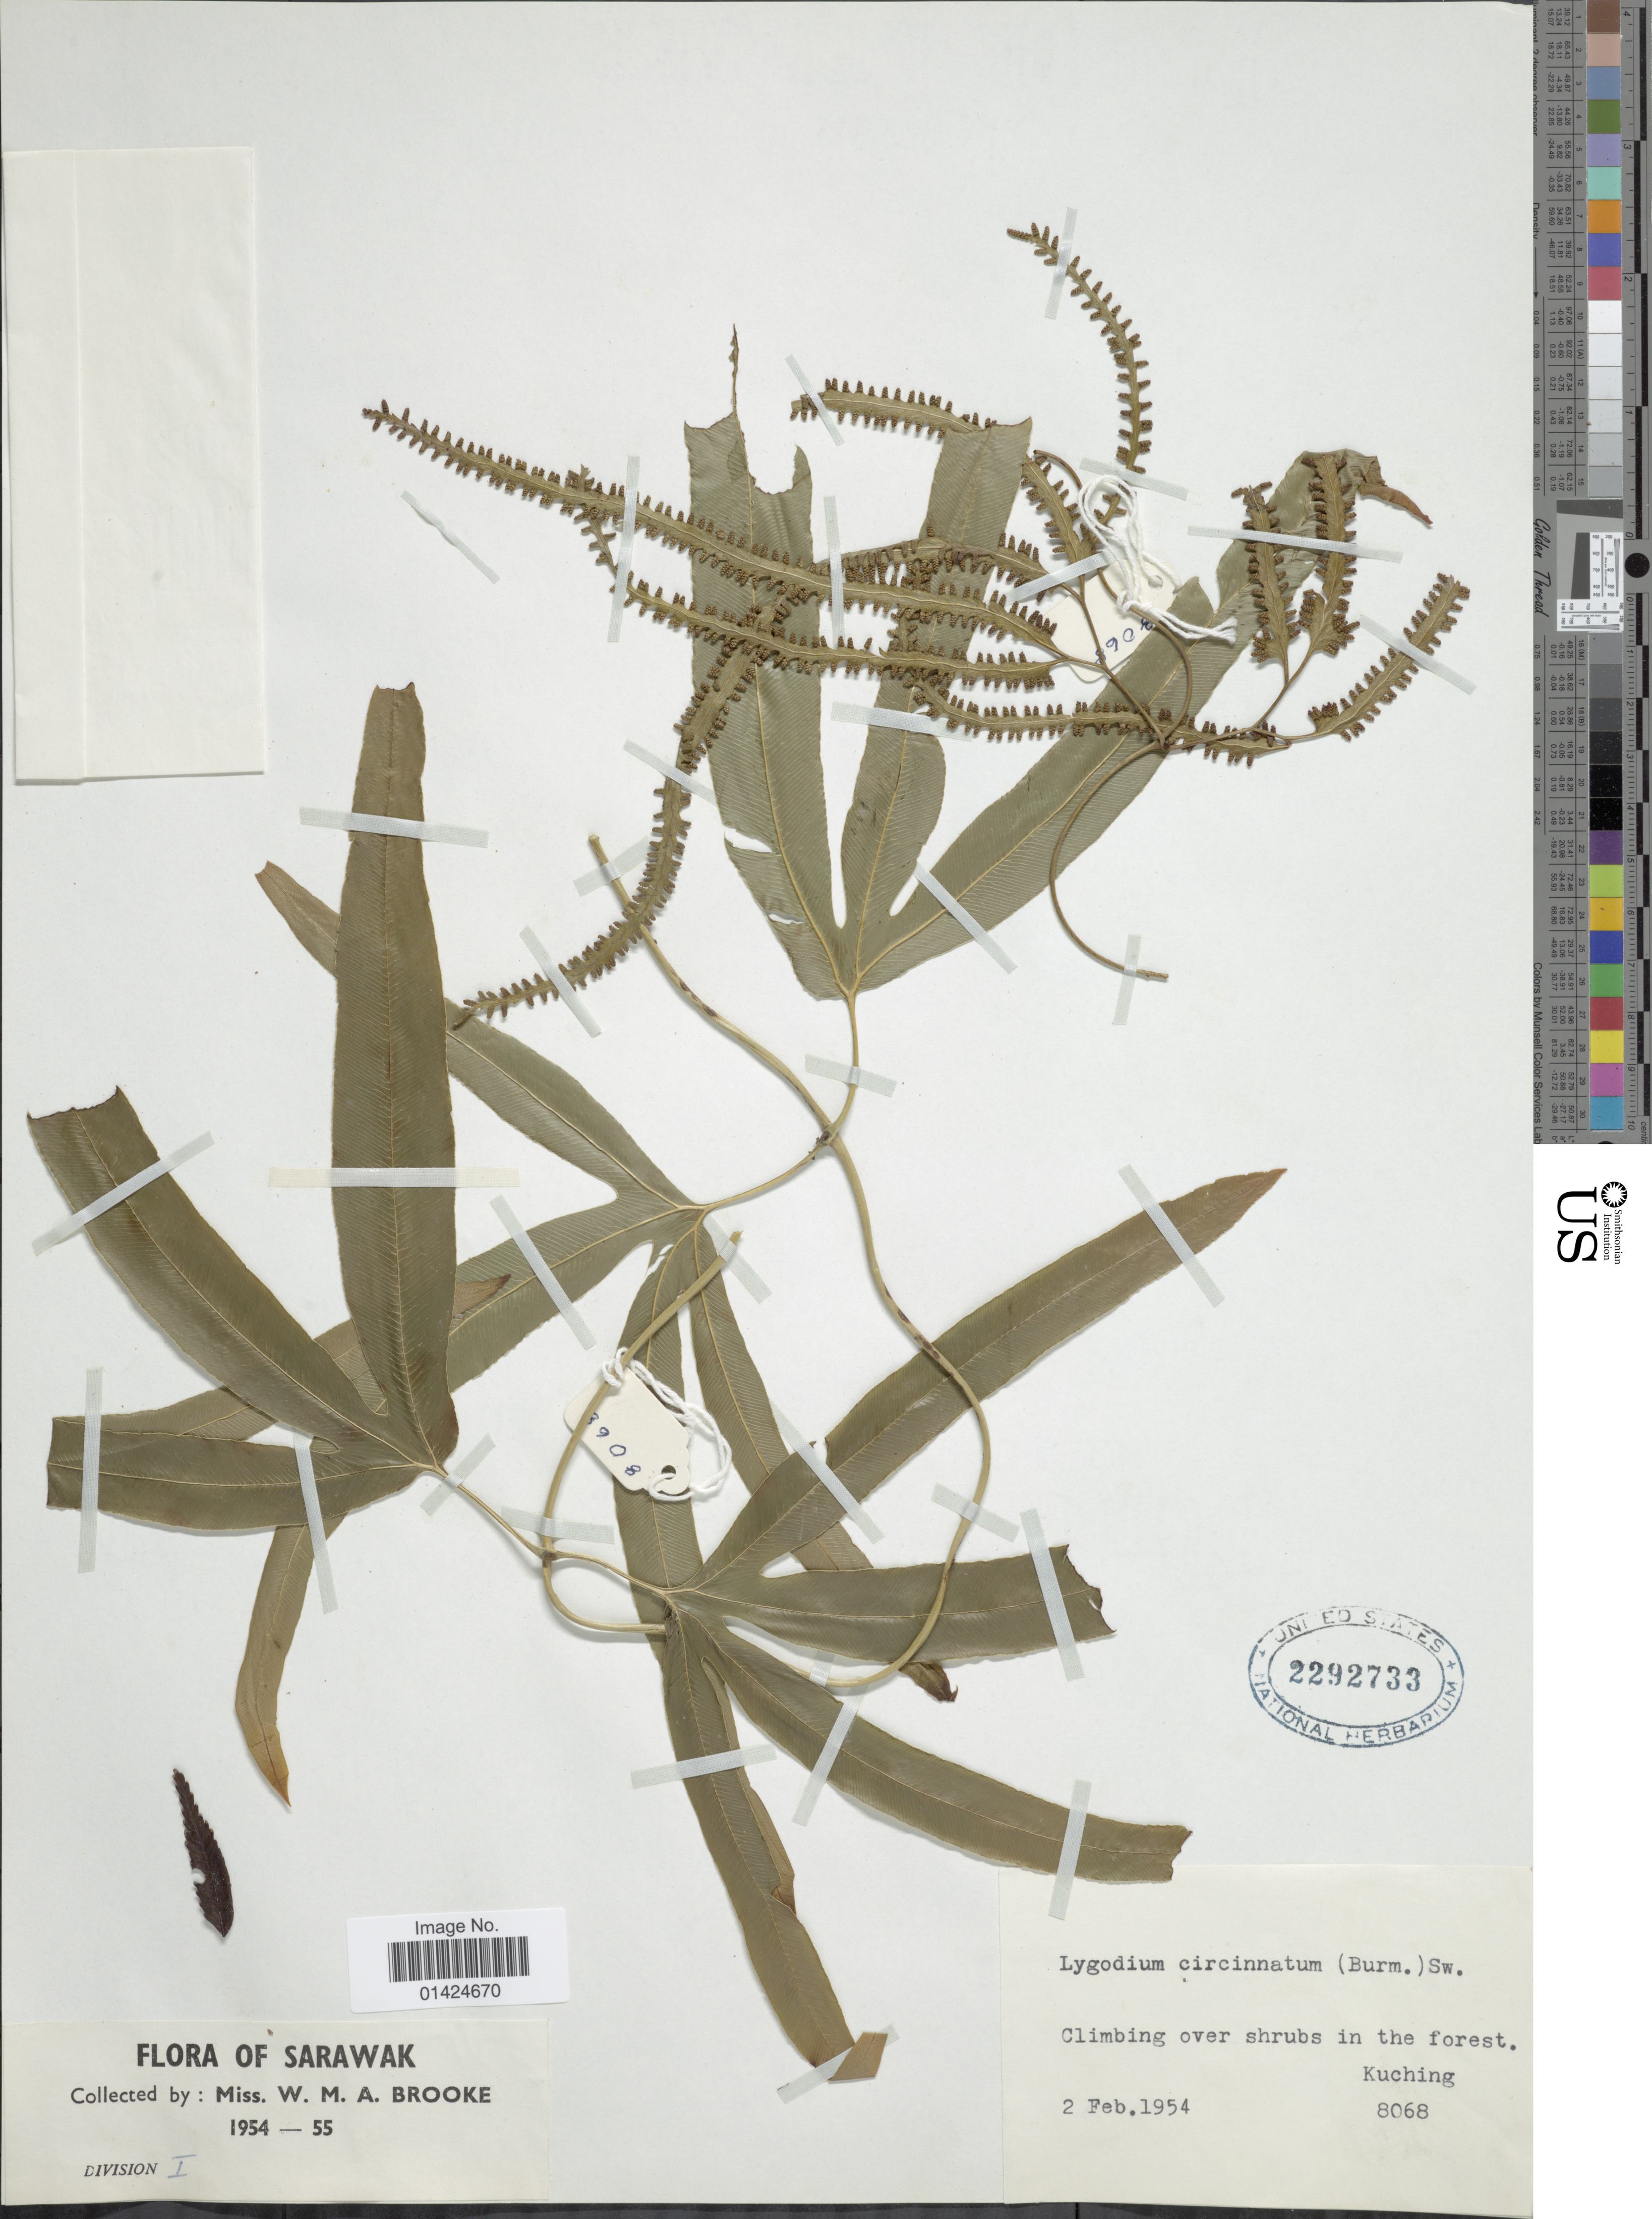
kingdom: Plantae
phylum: Tracheophyta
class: Polypodiopsida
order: Schizaeales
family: Lygodiaceae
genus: Lygodium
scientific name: Lygodium circinnatum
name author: (Burm. f.) Sw.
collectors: W. Brooke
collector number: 8068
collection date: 1954-02-02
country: Malaysia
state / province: Sarawak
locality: Divisin 1. Kuching.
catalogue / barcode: US 2292733